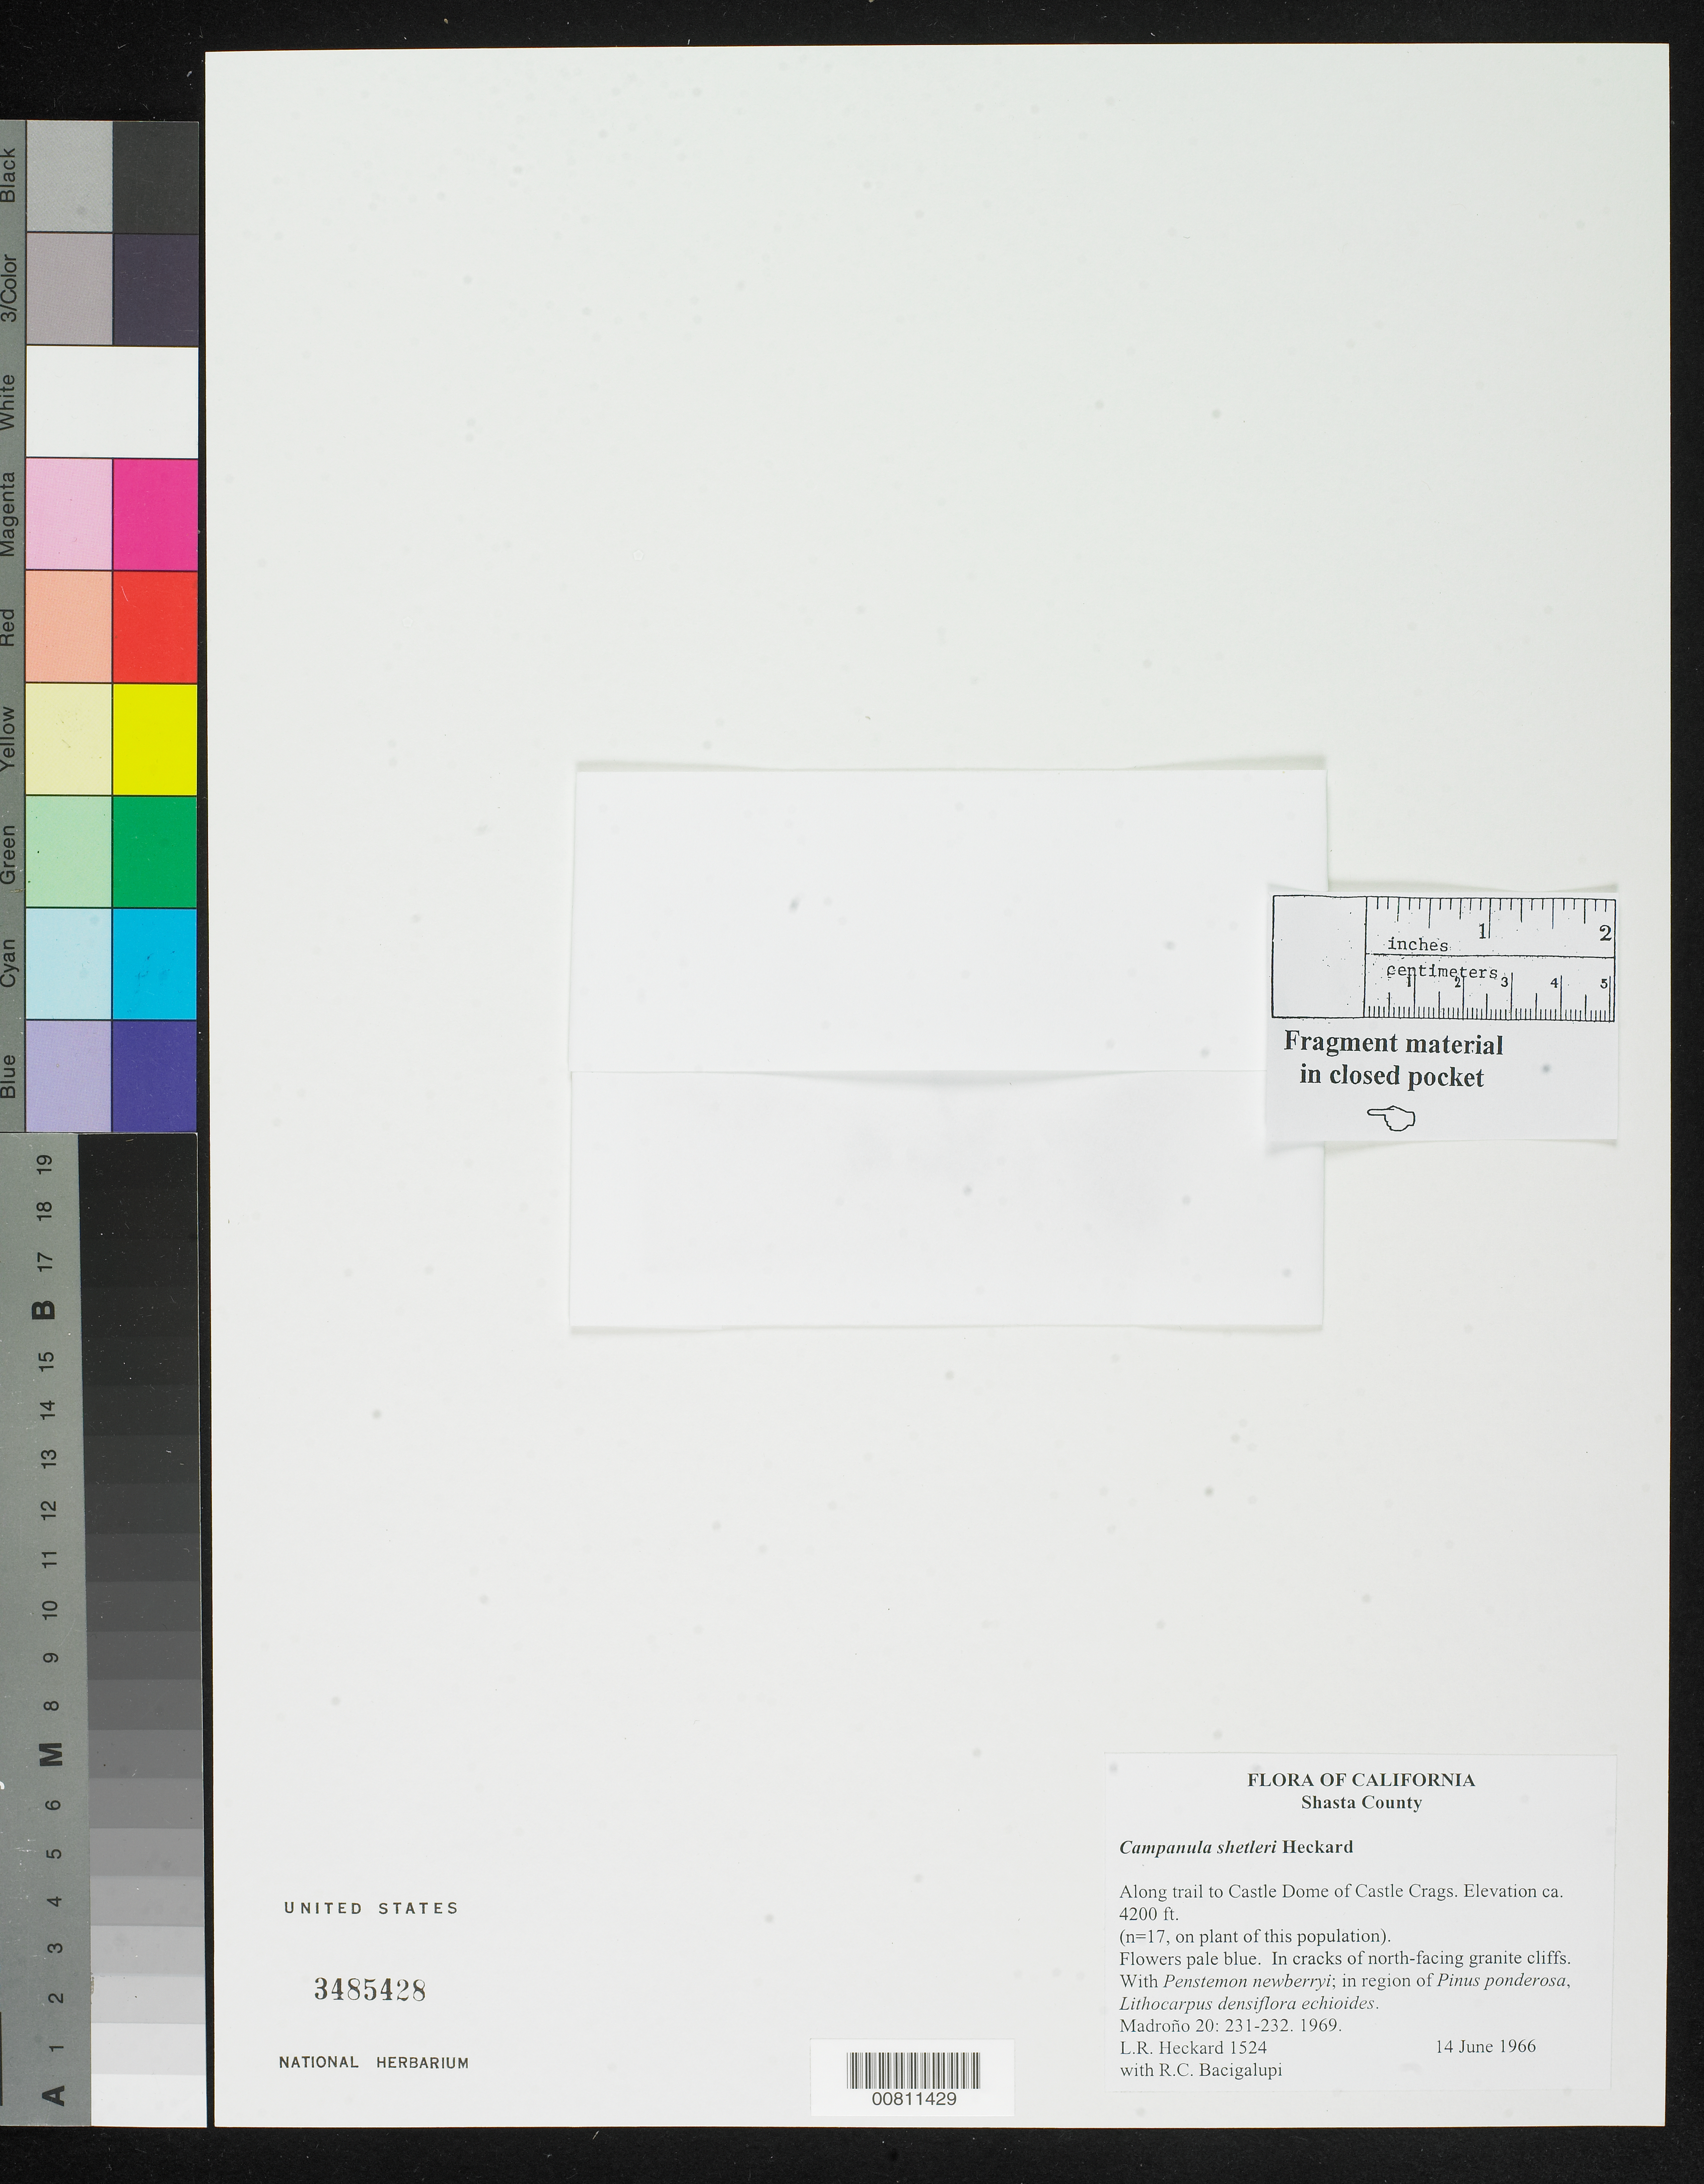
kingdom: Plantae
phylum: Tracheophyta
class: Magnoliopsida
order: Asterales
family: Campanulaceae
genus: Campanula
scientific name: Campanula shetleri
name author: Heckard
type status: Isotype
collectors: L. R. Heckard & R. Bacigalupi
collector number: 1524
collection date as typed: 14 Jun 1966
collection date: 1966-06-14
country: United States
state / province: California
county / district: Shasta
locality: Along trail to Castle Dome of Castle Crags.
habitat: In cracks of north-facing granite cliffs.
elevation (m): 1280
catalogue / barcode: US 3485428